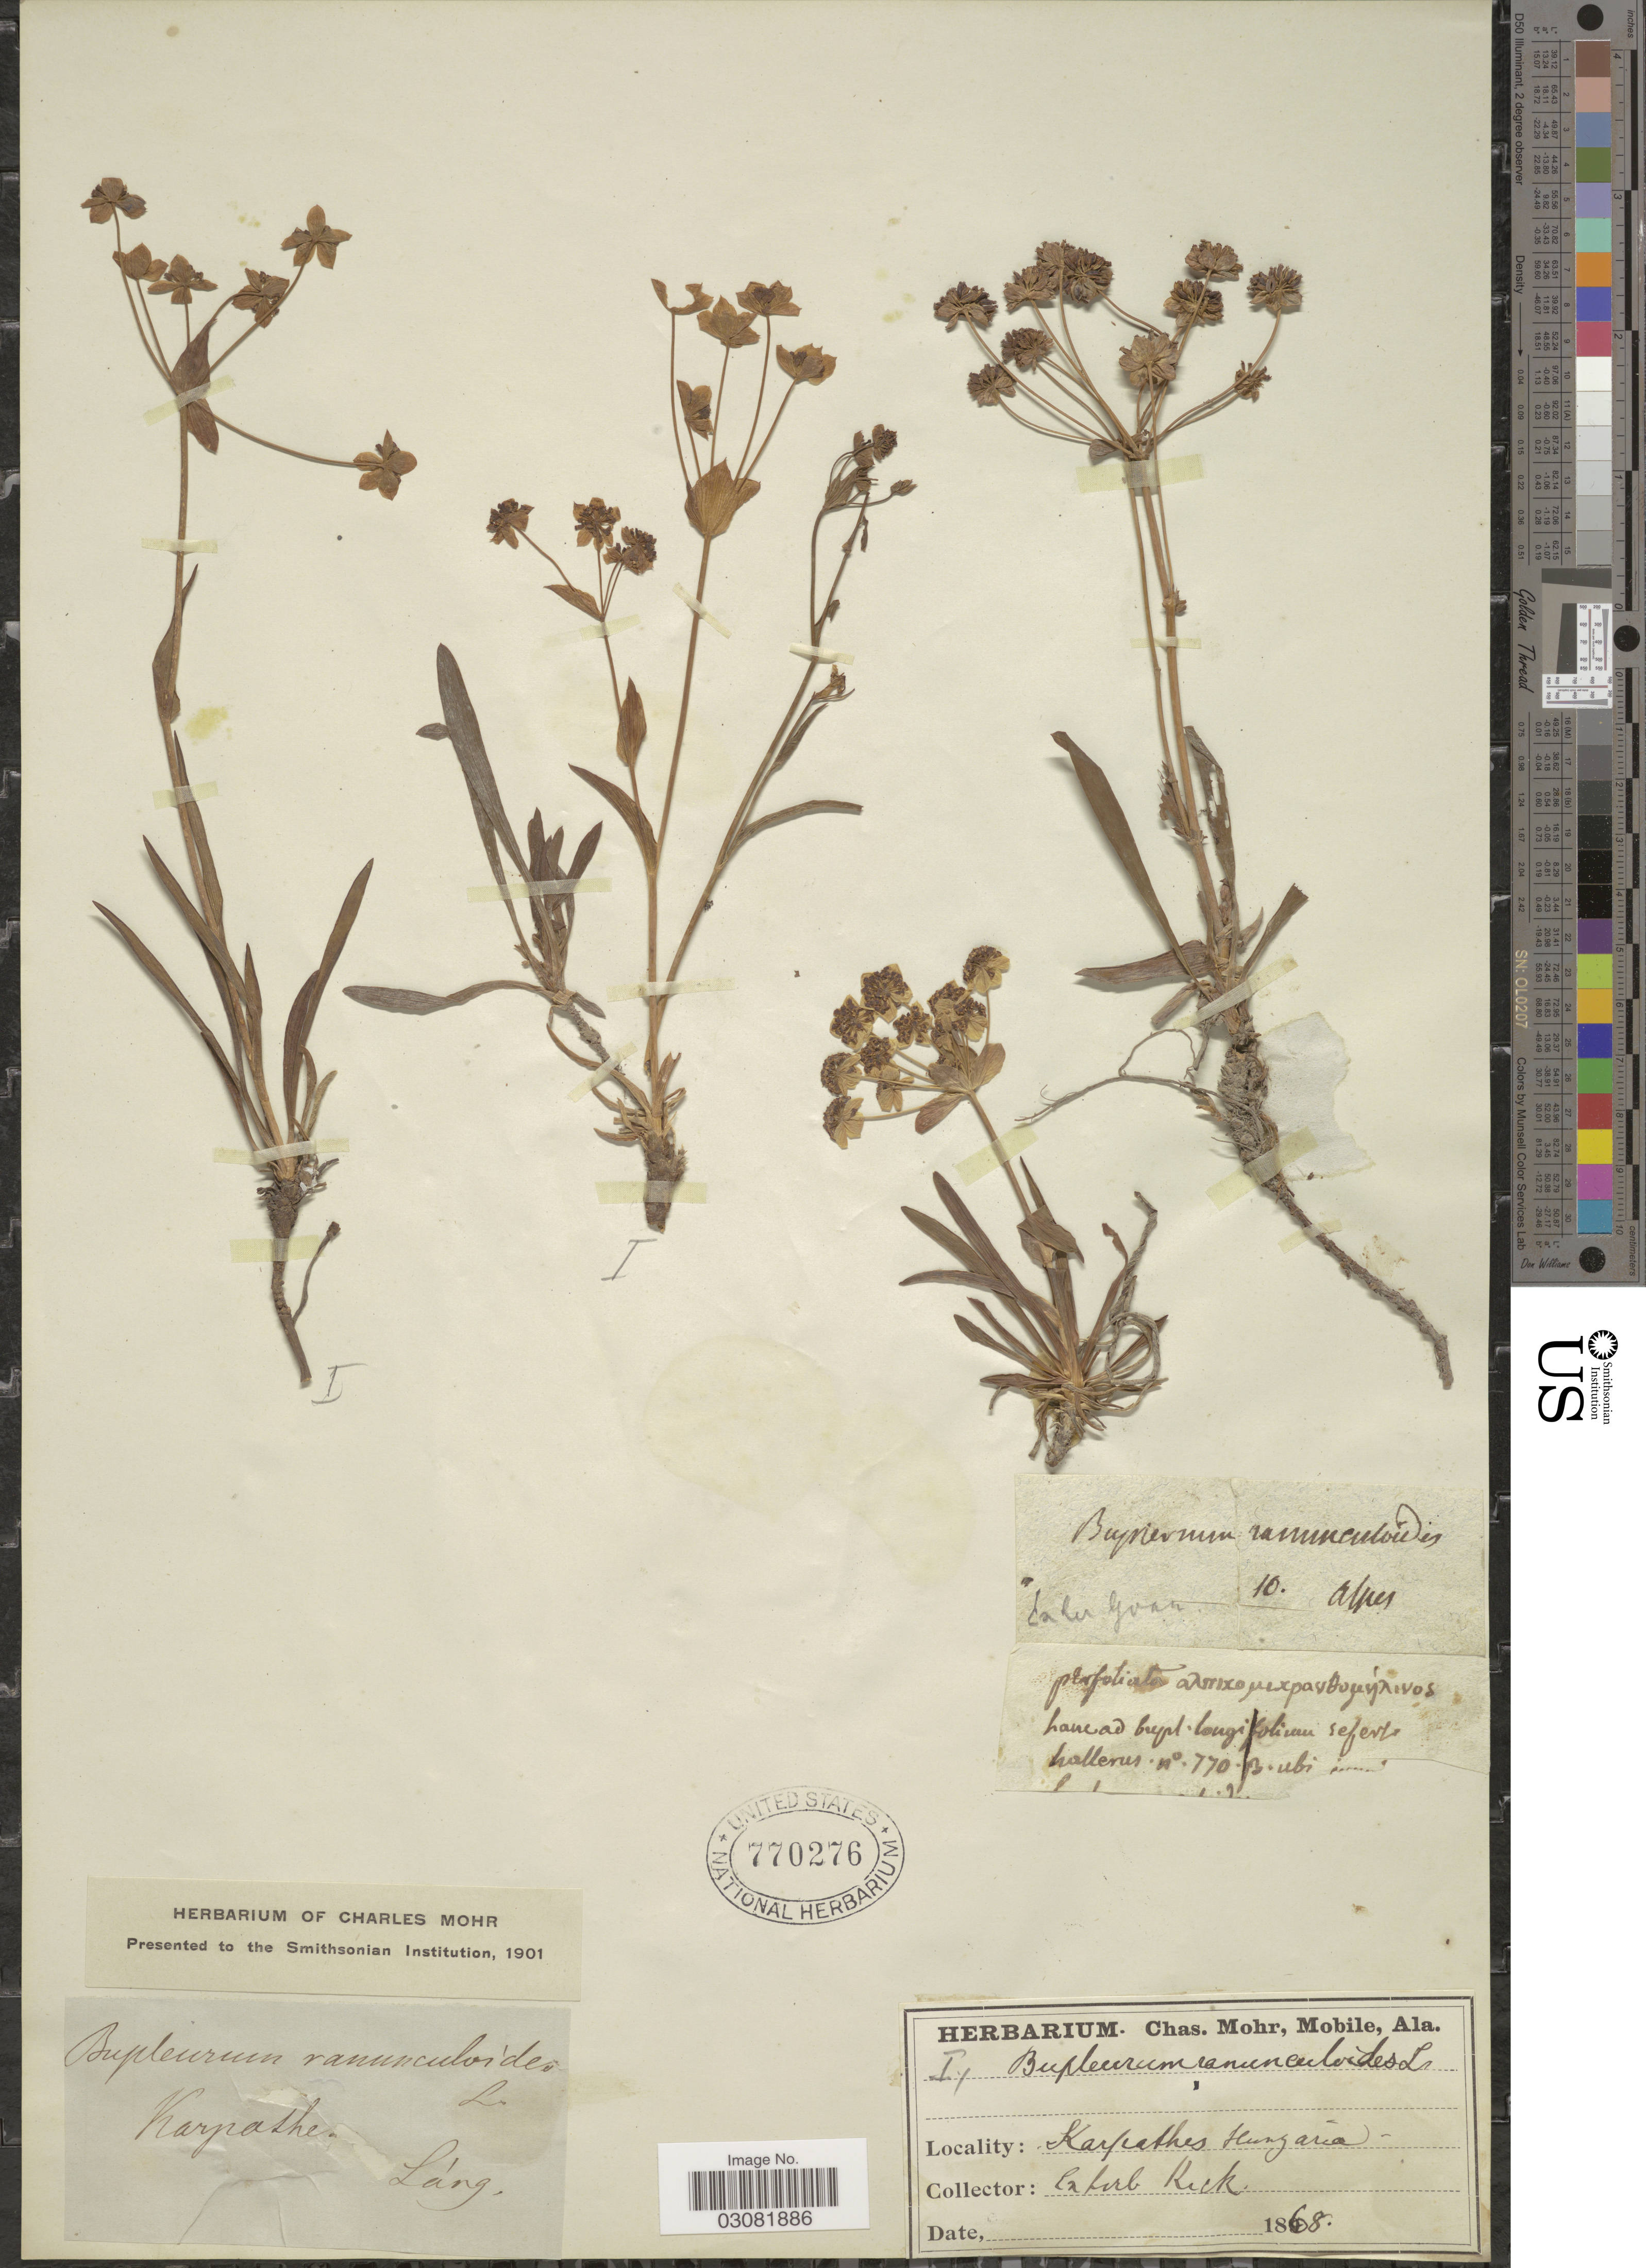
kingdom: Plantae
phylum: Tracheophyta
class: Magnoliopsida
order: Apiales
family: Apiaceae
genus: Bupleurum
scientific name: Bupleurum ranunculoides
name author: L.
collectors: Lang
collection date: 1868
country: Hungary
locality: Karpathes Hungaria.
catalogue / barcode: US 770276